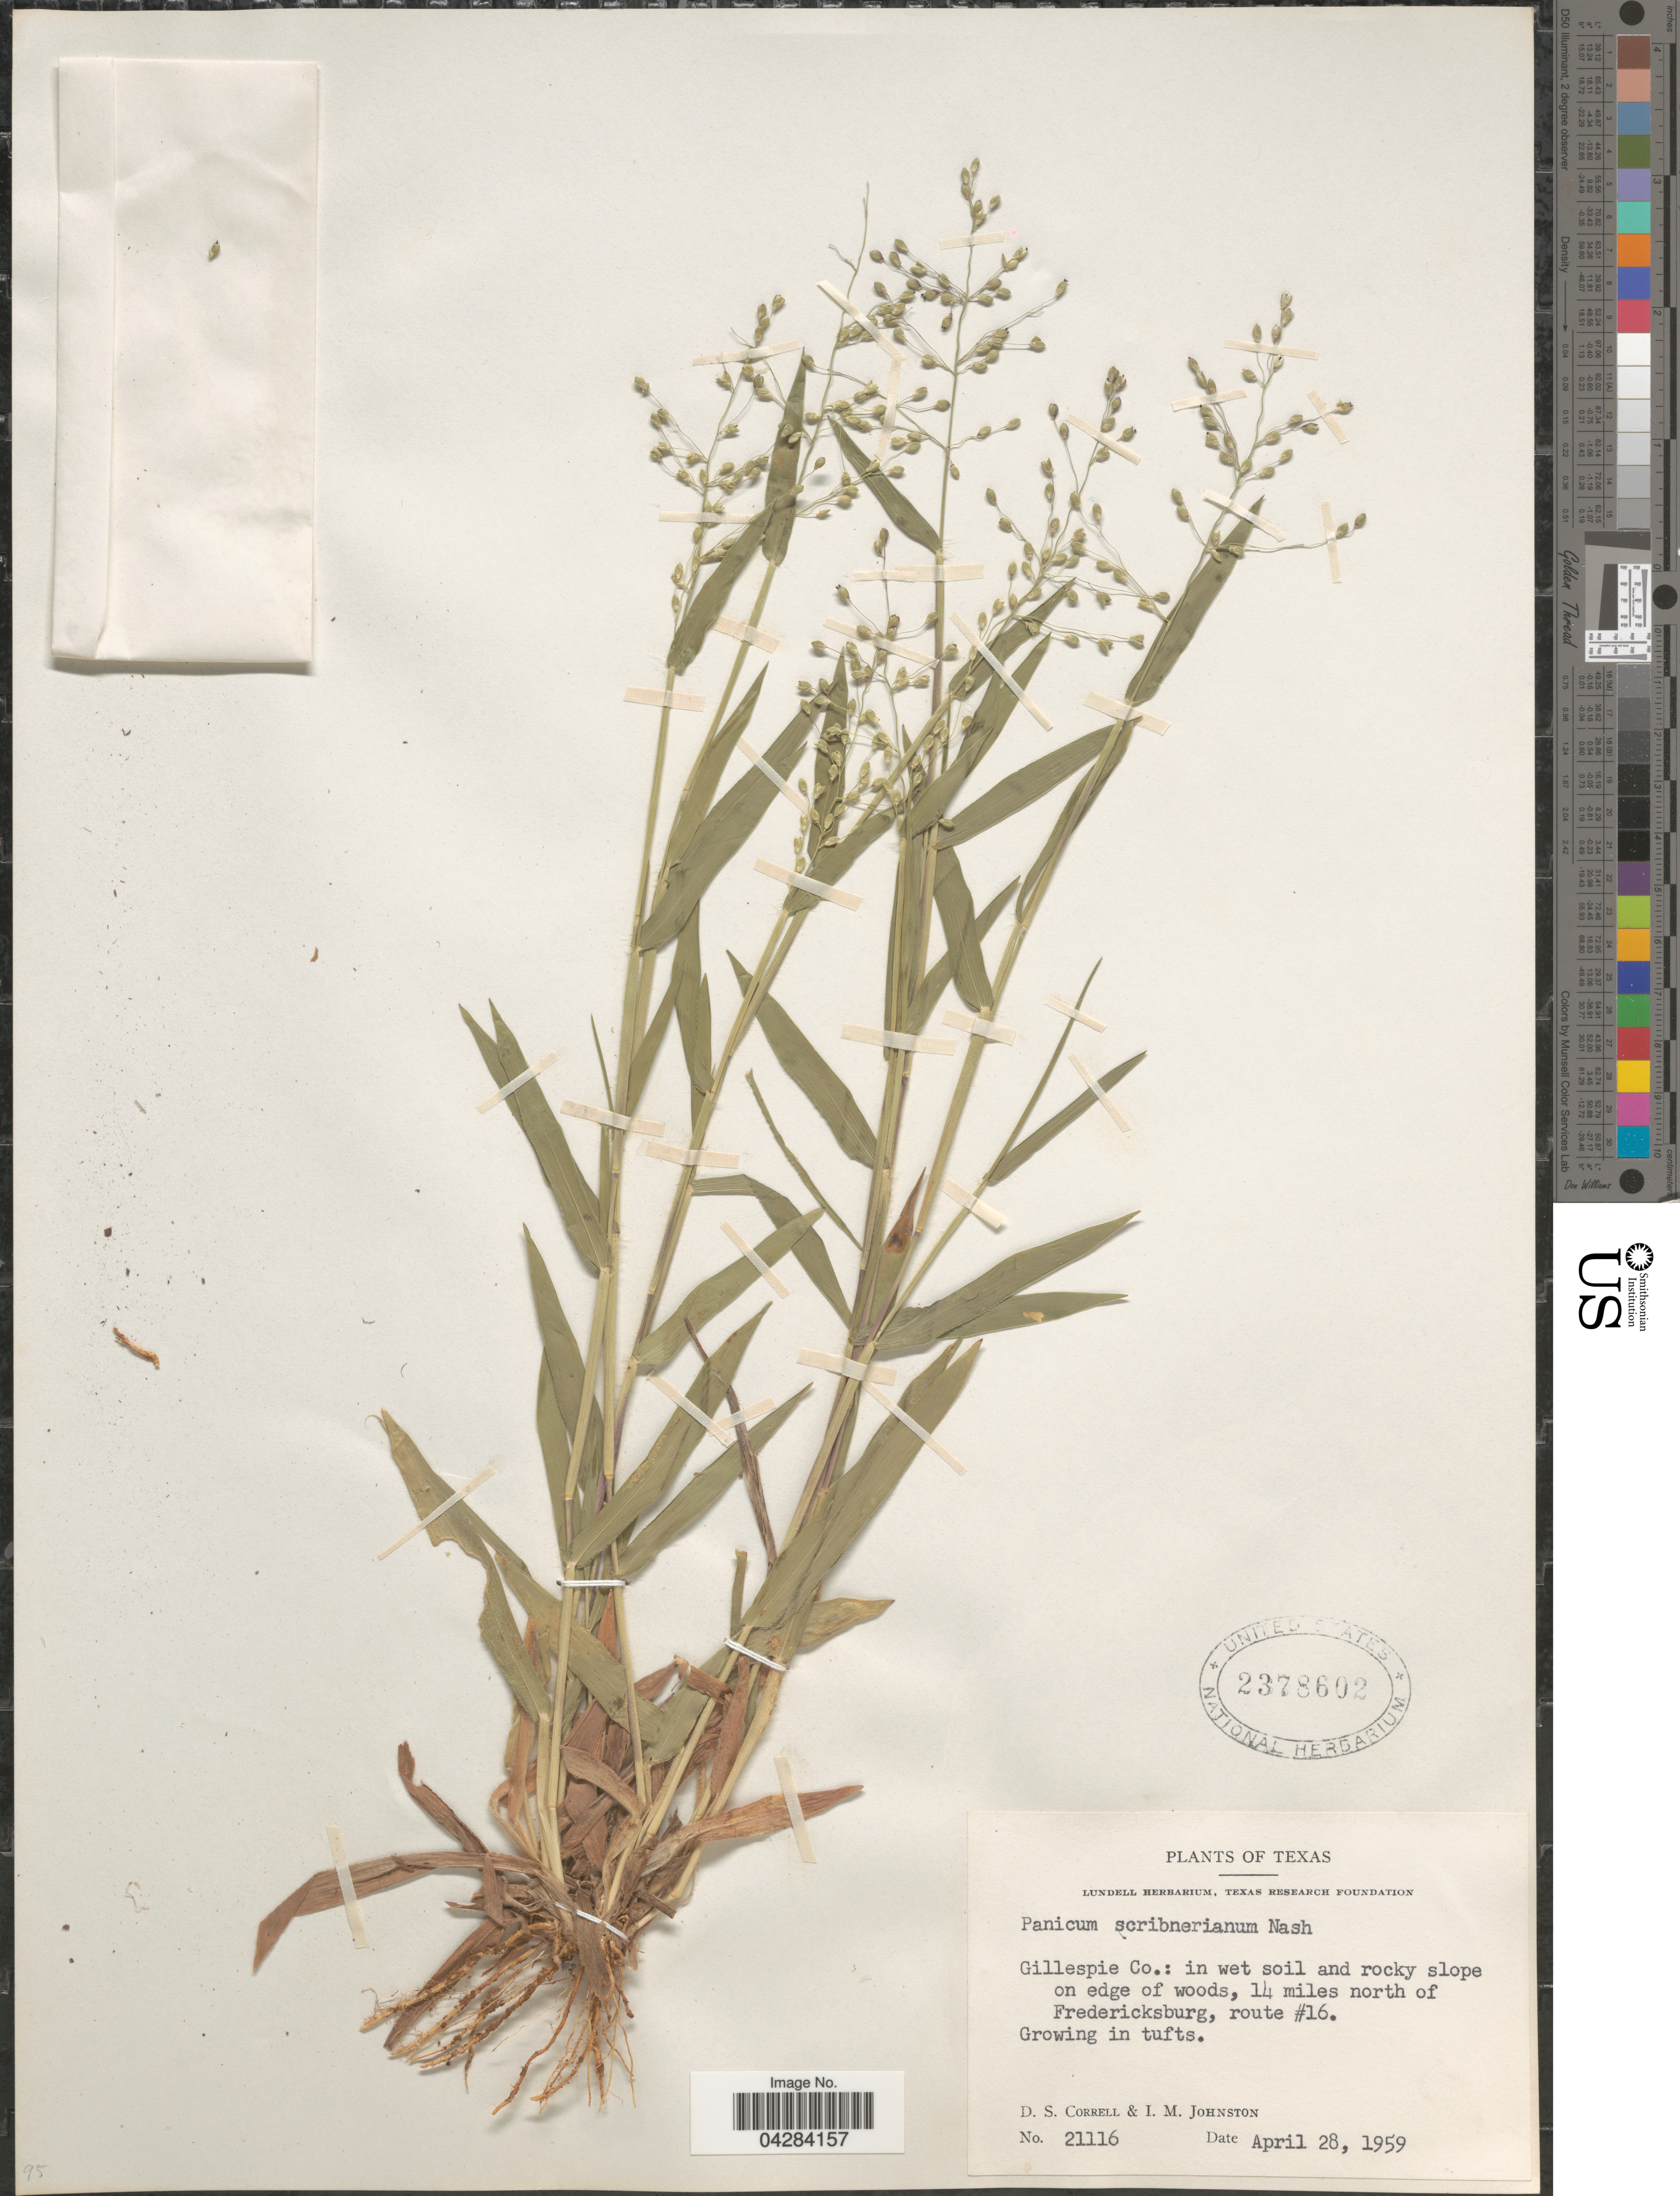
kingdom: Plantae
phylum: Tracheophyta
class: Liliopsida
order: Poales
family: Poaceae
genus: Dichanthelium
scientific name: Dichanthelium oligosanthes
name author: (Schult.) Gould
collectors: D. S. Correll & I.M. Johnston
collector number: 21116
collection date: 1959-04-28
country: United States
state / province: Texas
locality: Gillespie Co.: in wet soil and rocky slope on edge of woods, 14 miles north of Fredericksburg, route #16.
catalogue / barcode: US 2378602